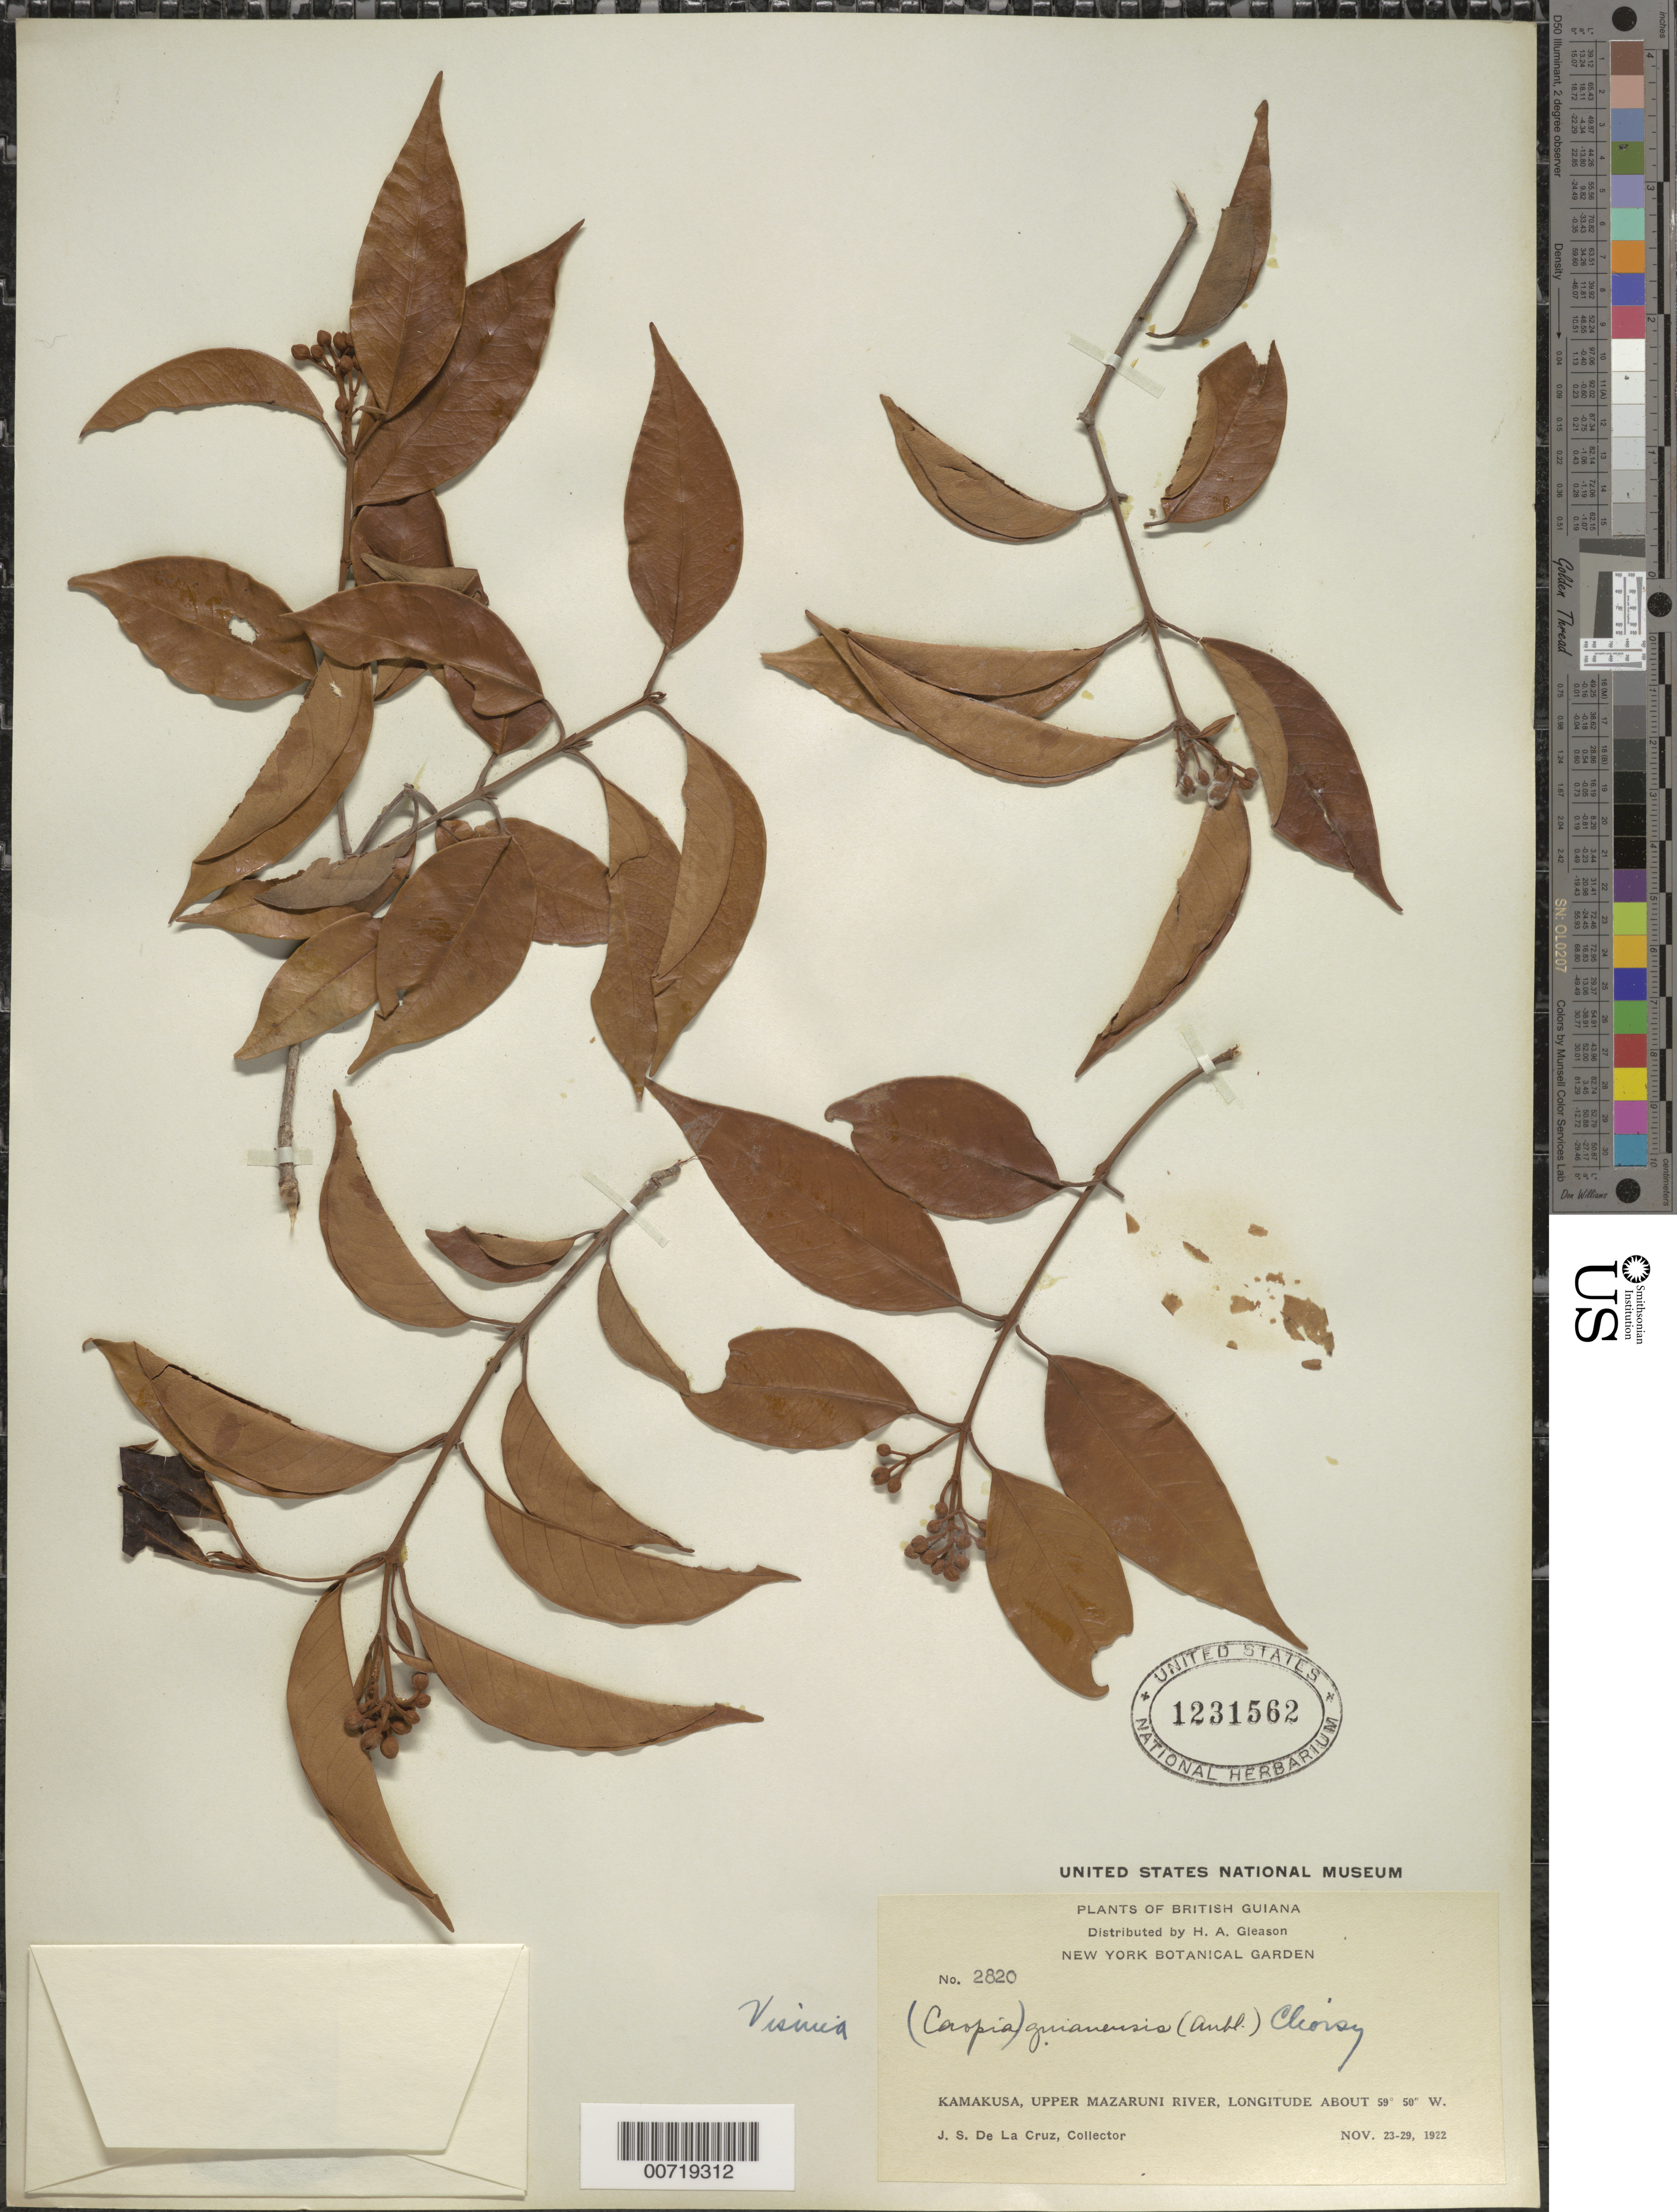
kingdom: Plantae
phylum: Tracheophyta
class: Magnoliopsida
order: Malpighiales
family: Hypericaceae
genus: Vismia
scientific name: Vismia guianensis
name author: (Aubl.) Pers.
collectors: J. S. de la Cruz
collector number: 2820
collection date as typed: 23-Nov-22 to 29-Nov-22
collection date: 1922-11-23/1922-11-29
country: Guyana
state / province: Cuyuni-Mazaruni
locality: Kamakusa, Upper Mazaruni R.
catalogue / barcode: US 1231562